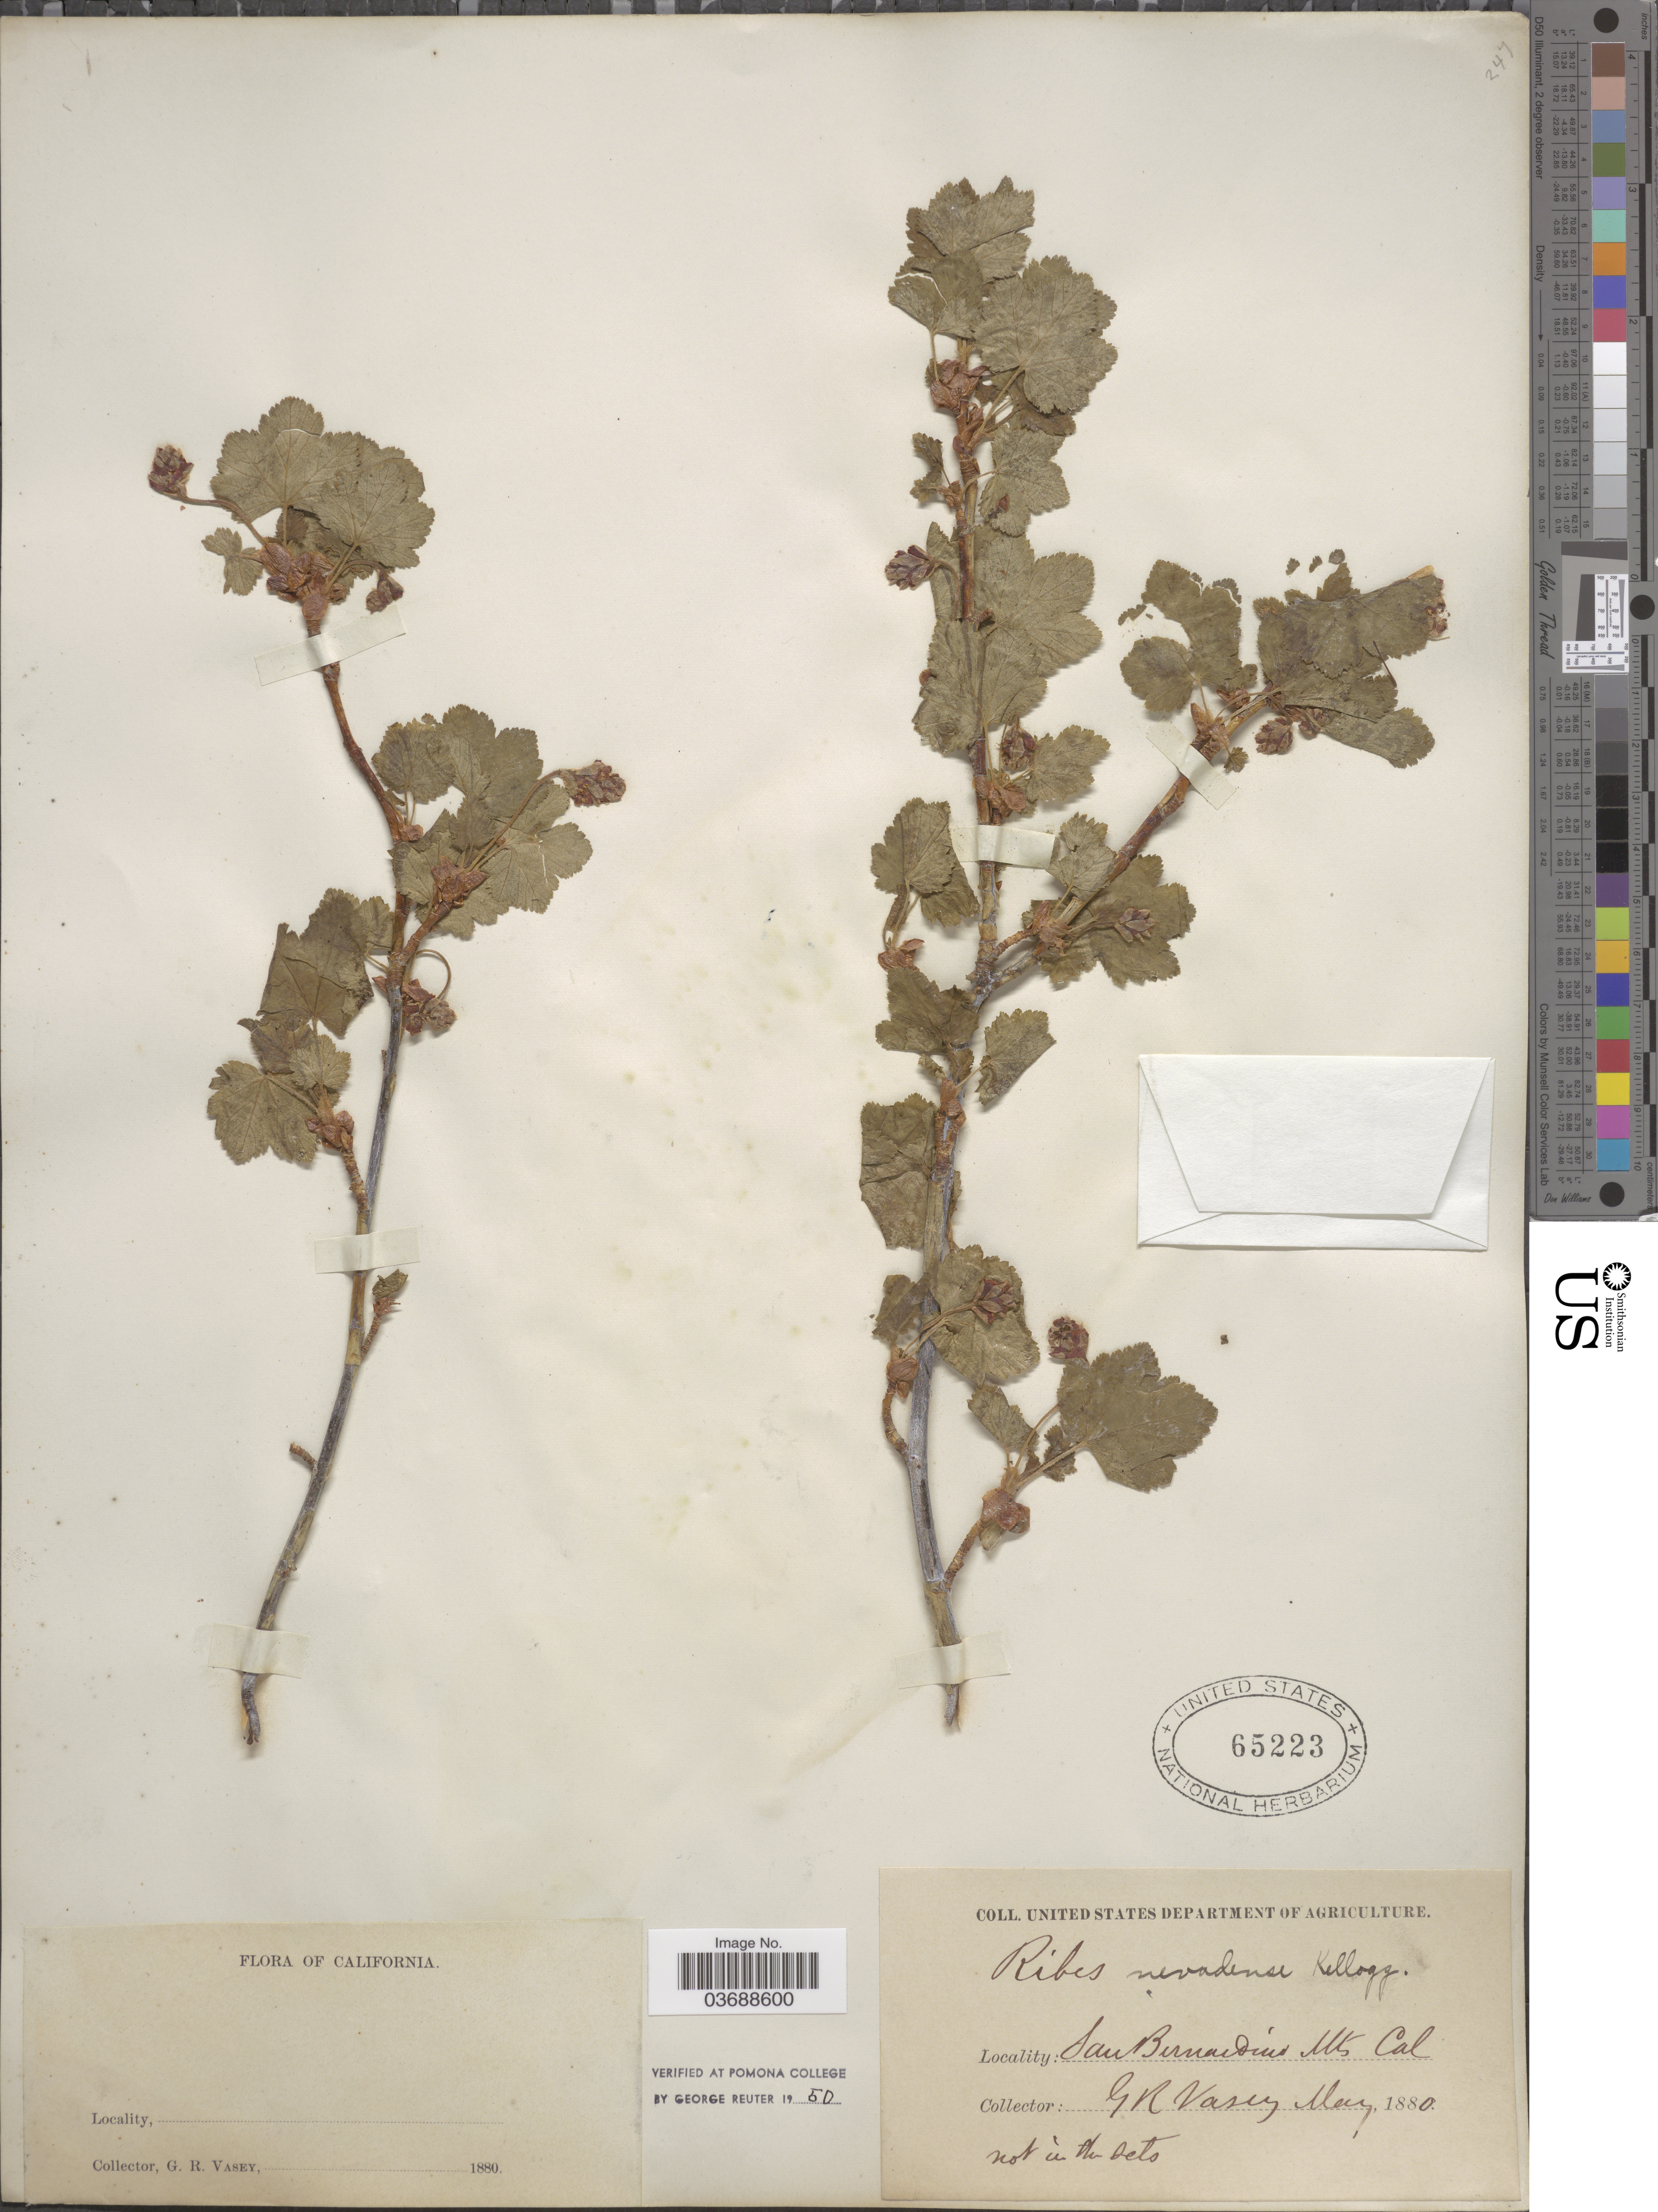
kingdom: Plantae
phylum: Tracheophyta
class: Magnoliopsida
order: Saxifragales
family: Grossulariaceae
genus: Ribes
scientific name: Ribes nevadense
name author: Kellogg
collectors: G. R. Vasey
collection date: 1880-05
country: United States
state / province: California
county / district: San Bernardino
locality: San Bernardino Mts.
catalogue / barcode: US 65223